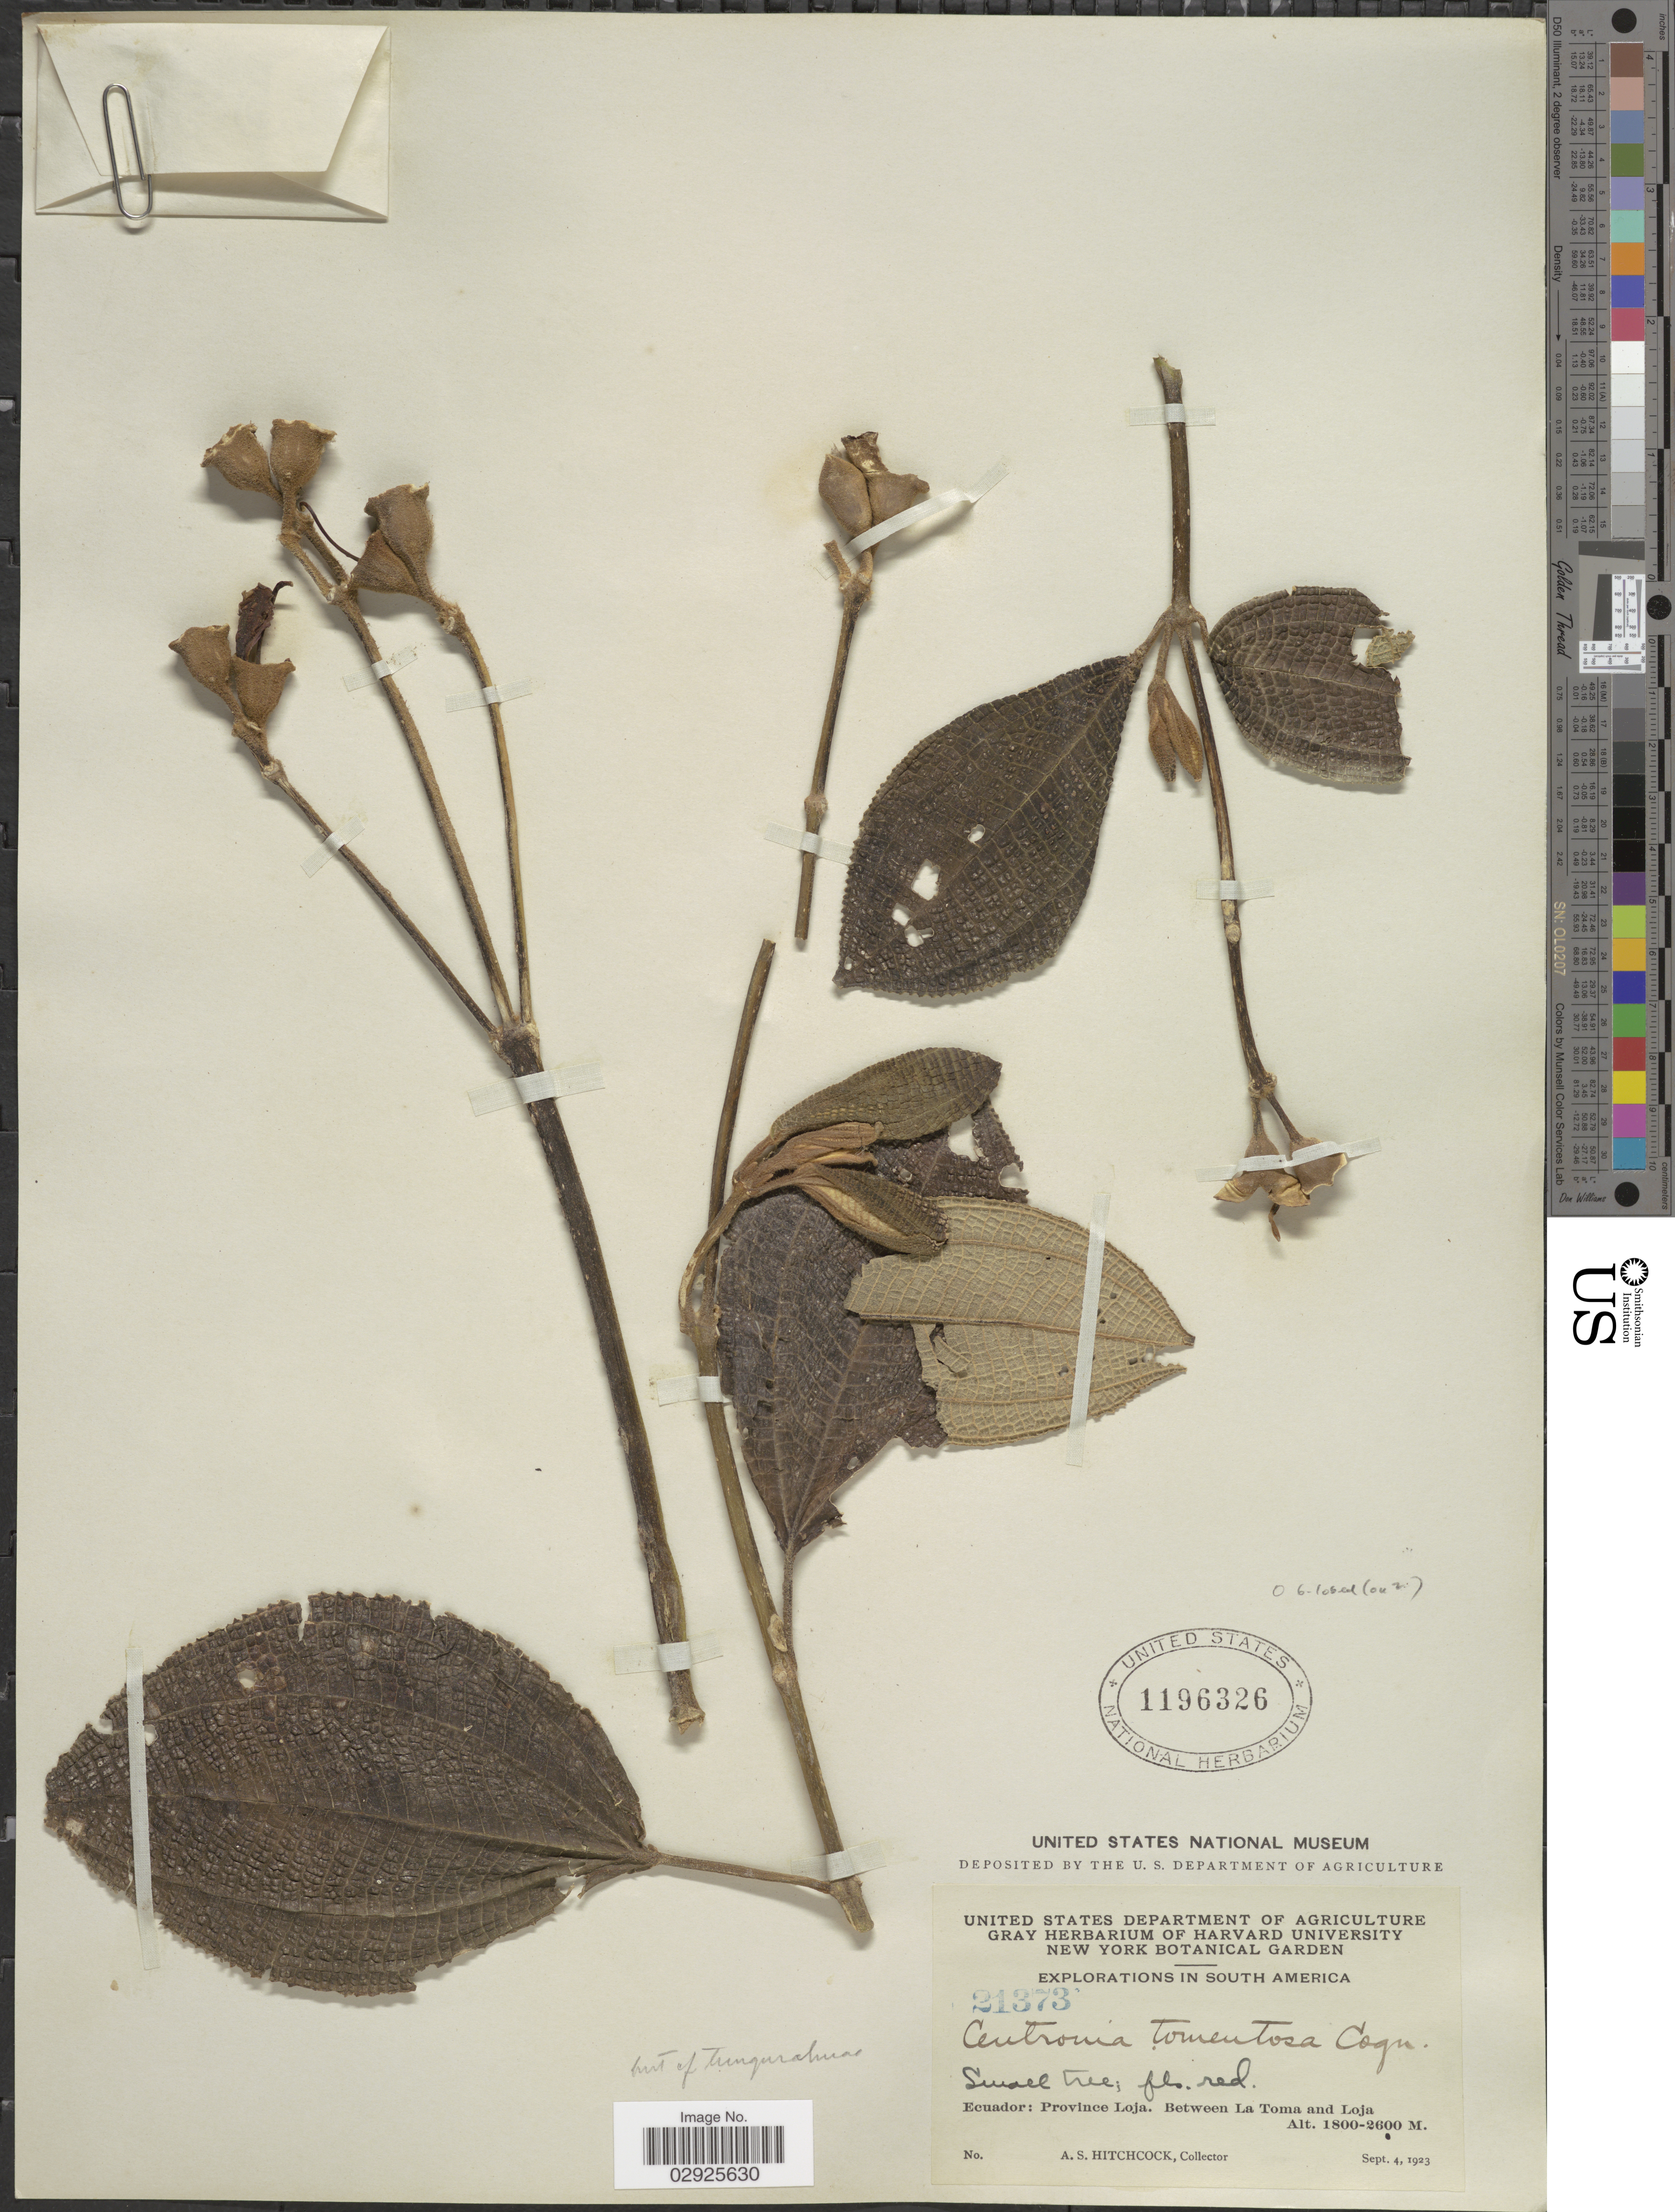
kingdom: Plantae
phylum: Tracheophyta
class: Magnoliopsida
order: Myrtales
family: Melastomataceae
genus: Meriania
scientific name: Meriania tomentosa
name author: (Cogn.) Wurdack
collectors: A. S. Hitchcock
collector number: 21373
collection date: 1923-09-04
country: Ecuador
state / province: Loja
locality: Province Loja, Between La Toma and Loja.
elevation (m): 1800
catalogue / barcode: US 1196326